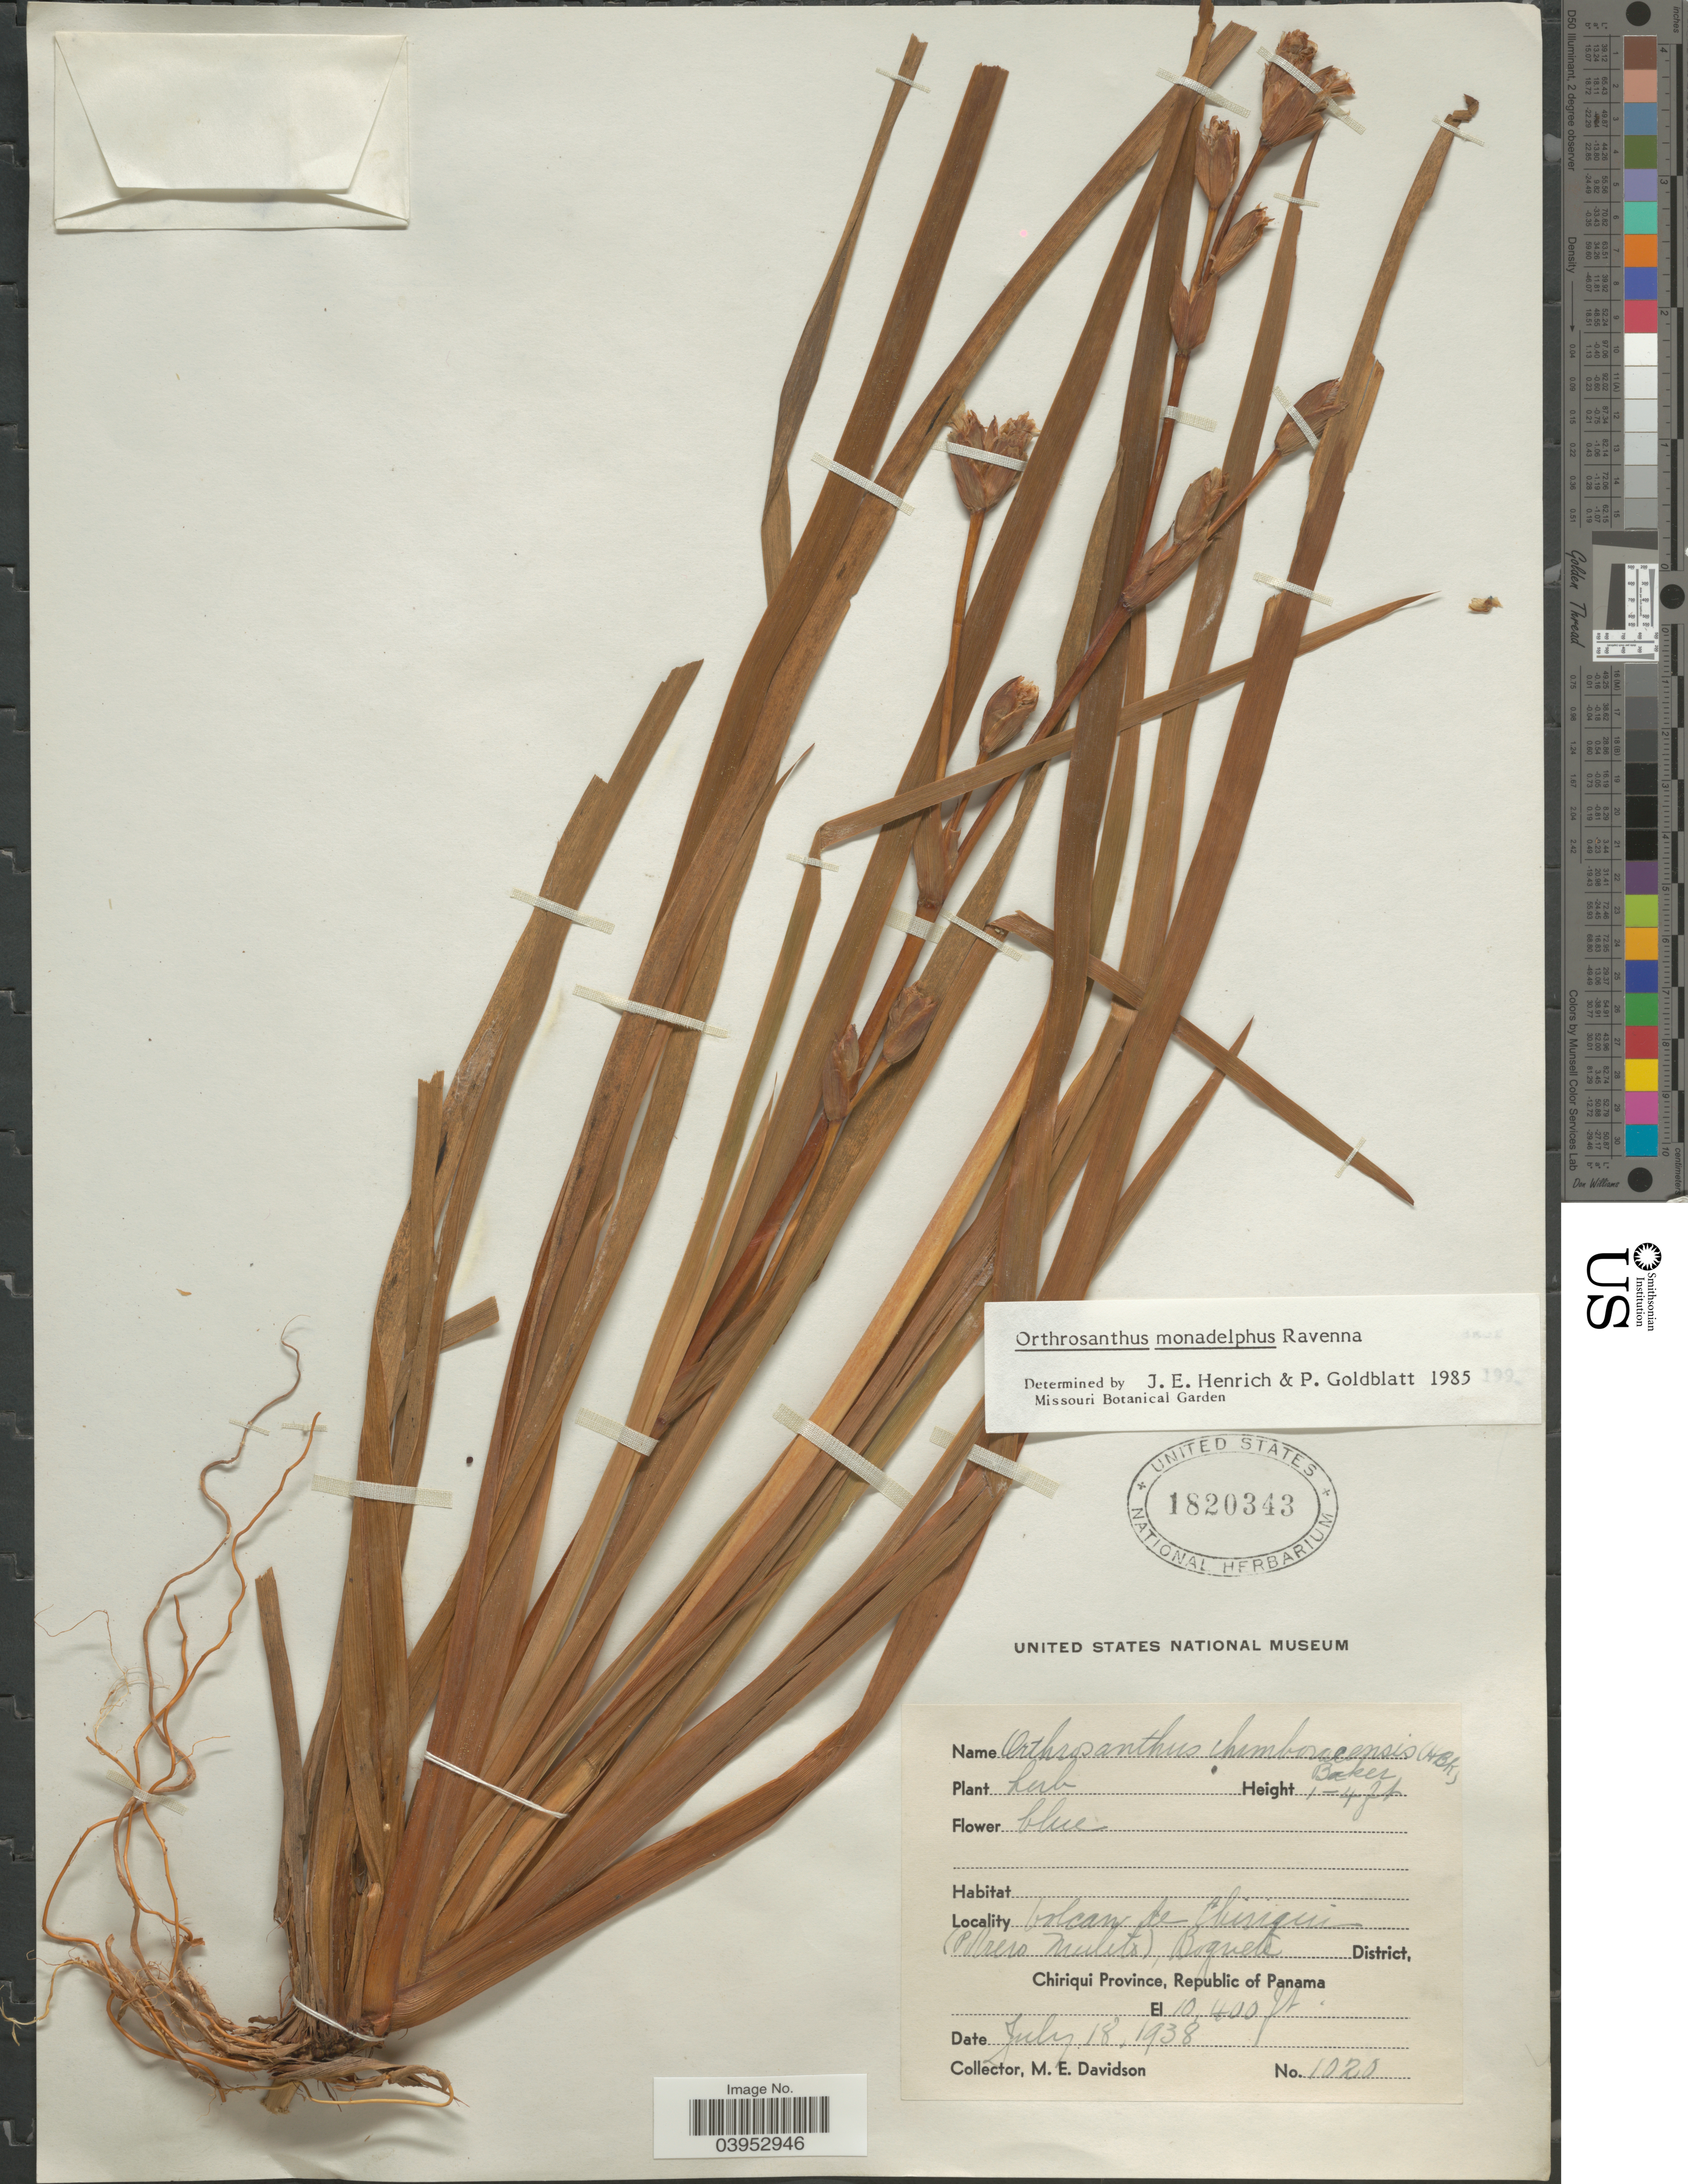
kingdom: Plantae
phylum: Tracheophyta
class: Liliopsida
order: Asparagales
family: Iridaceae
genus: Orthrosanthus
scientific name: Orthrosanthus monadelphus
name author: Ravenna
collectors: M. E. Davidson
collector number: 1020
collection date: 1938-07-18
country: Panama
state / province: Chiriqui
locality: Volcan de Chiriqui (Potrero Muleto), Boquete District, Republic of Panama.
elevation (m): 3170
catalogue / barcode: US 1820343